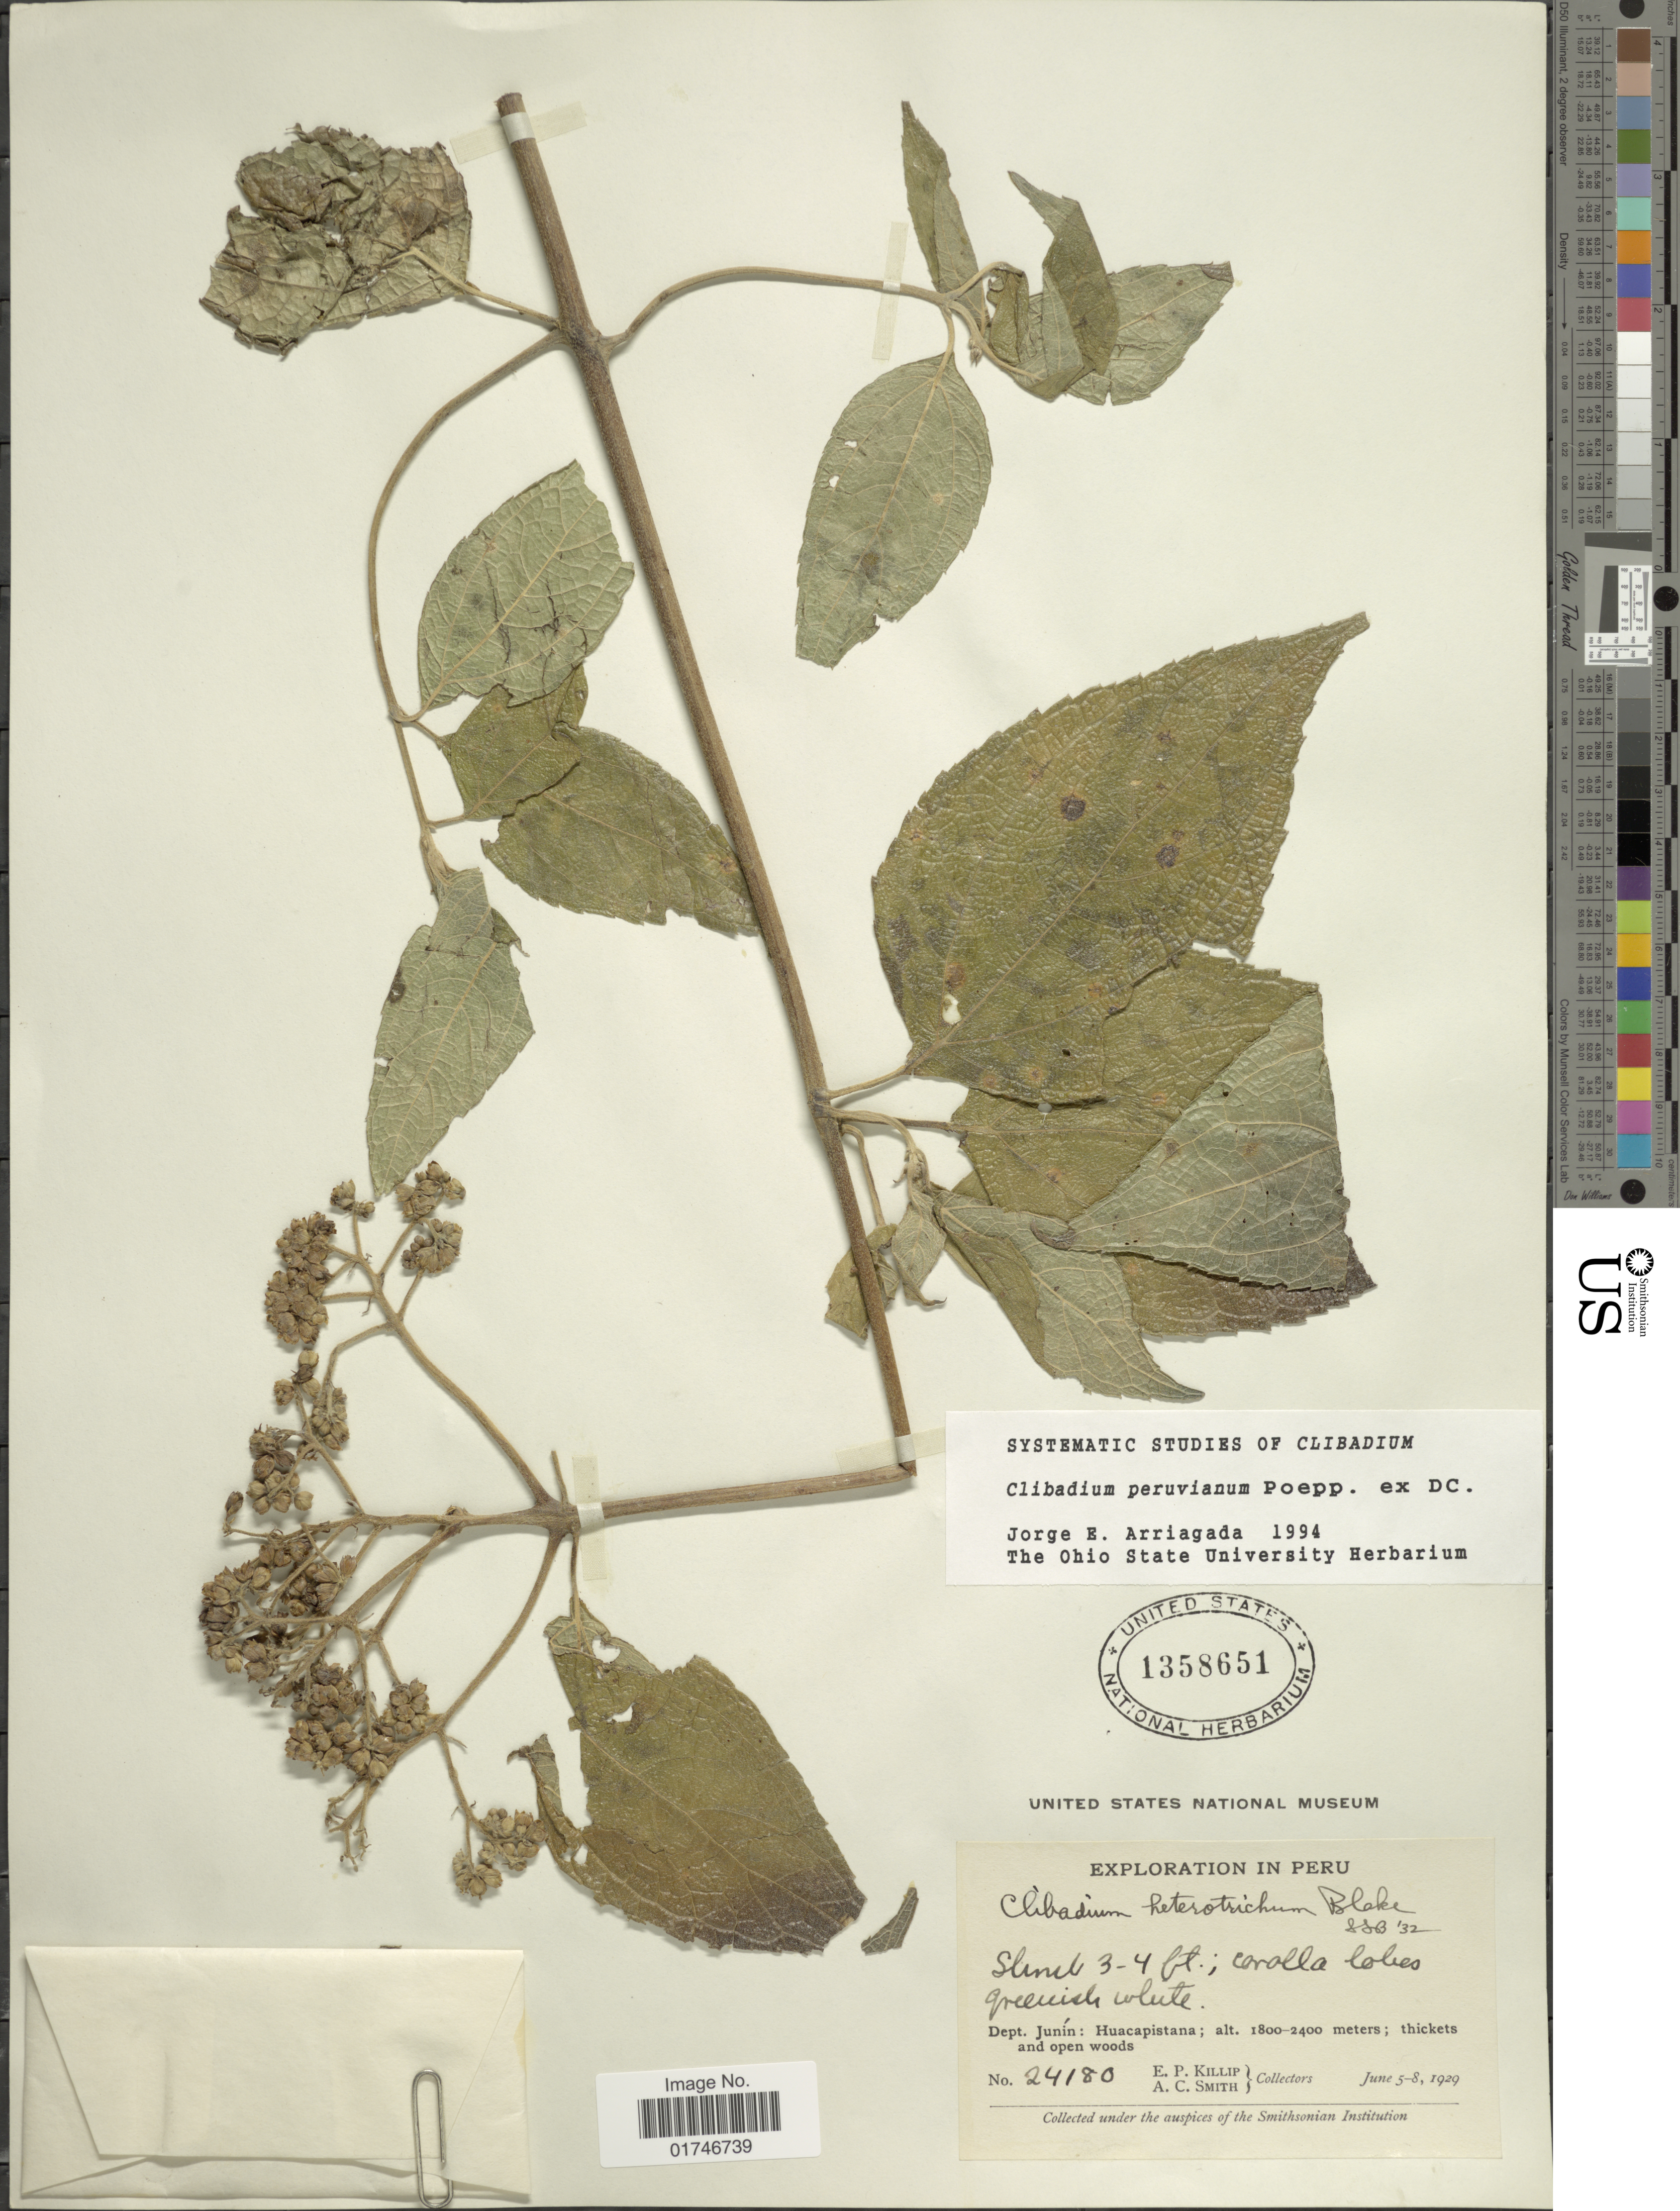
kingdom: Plantae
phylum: Tracheophyta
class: Magnoliopsida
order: Asterales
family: Asteraceae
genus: Clibadium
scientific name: Clibadium peruvianum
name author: Poepp.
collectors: E. P. Killip & A. C. Smith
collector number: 24180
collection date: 1929-06-05/1929-06-08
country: Peru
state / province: Junín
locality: Dept. Junín: Huacapistana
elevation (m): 1800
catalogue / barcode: US 1358651